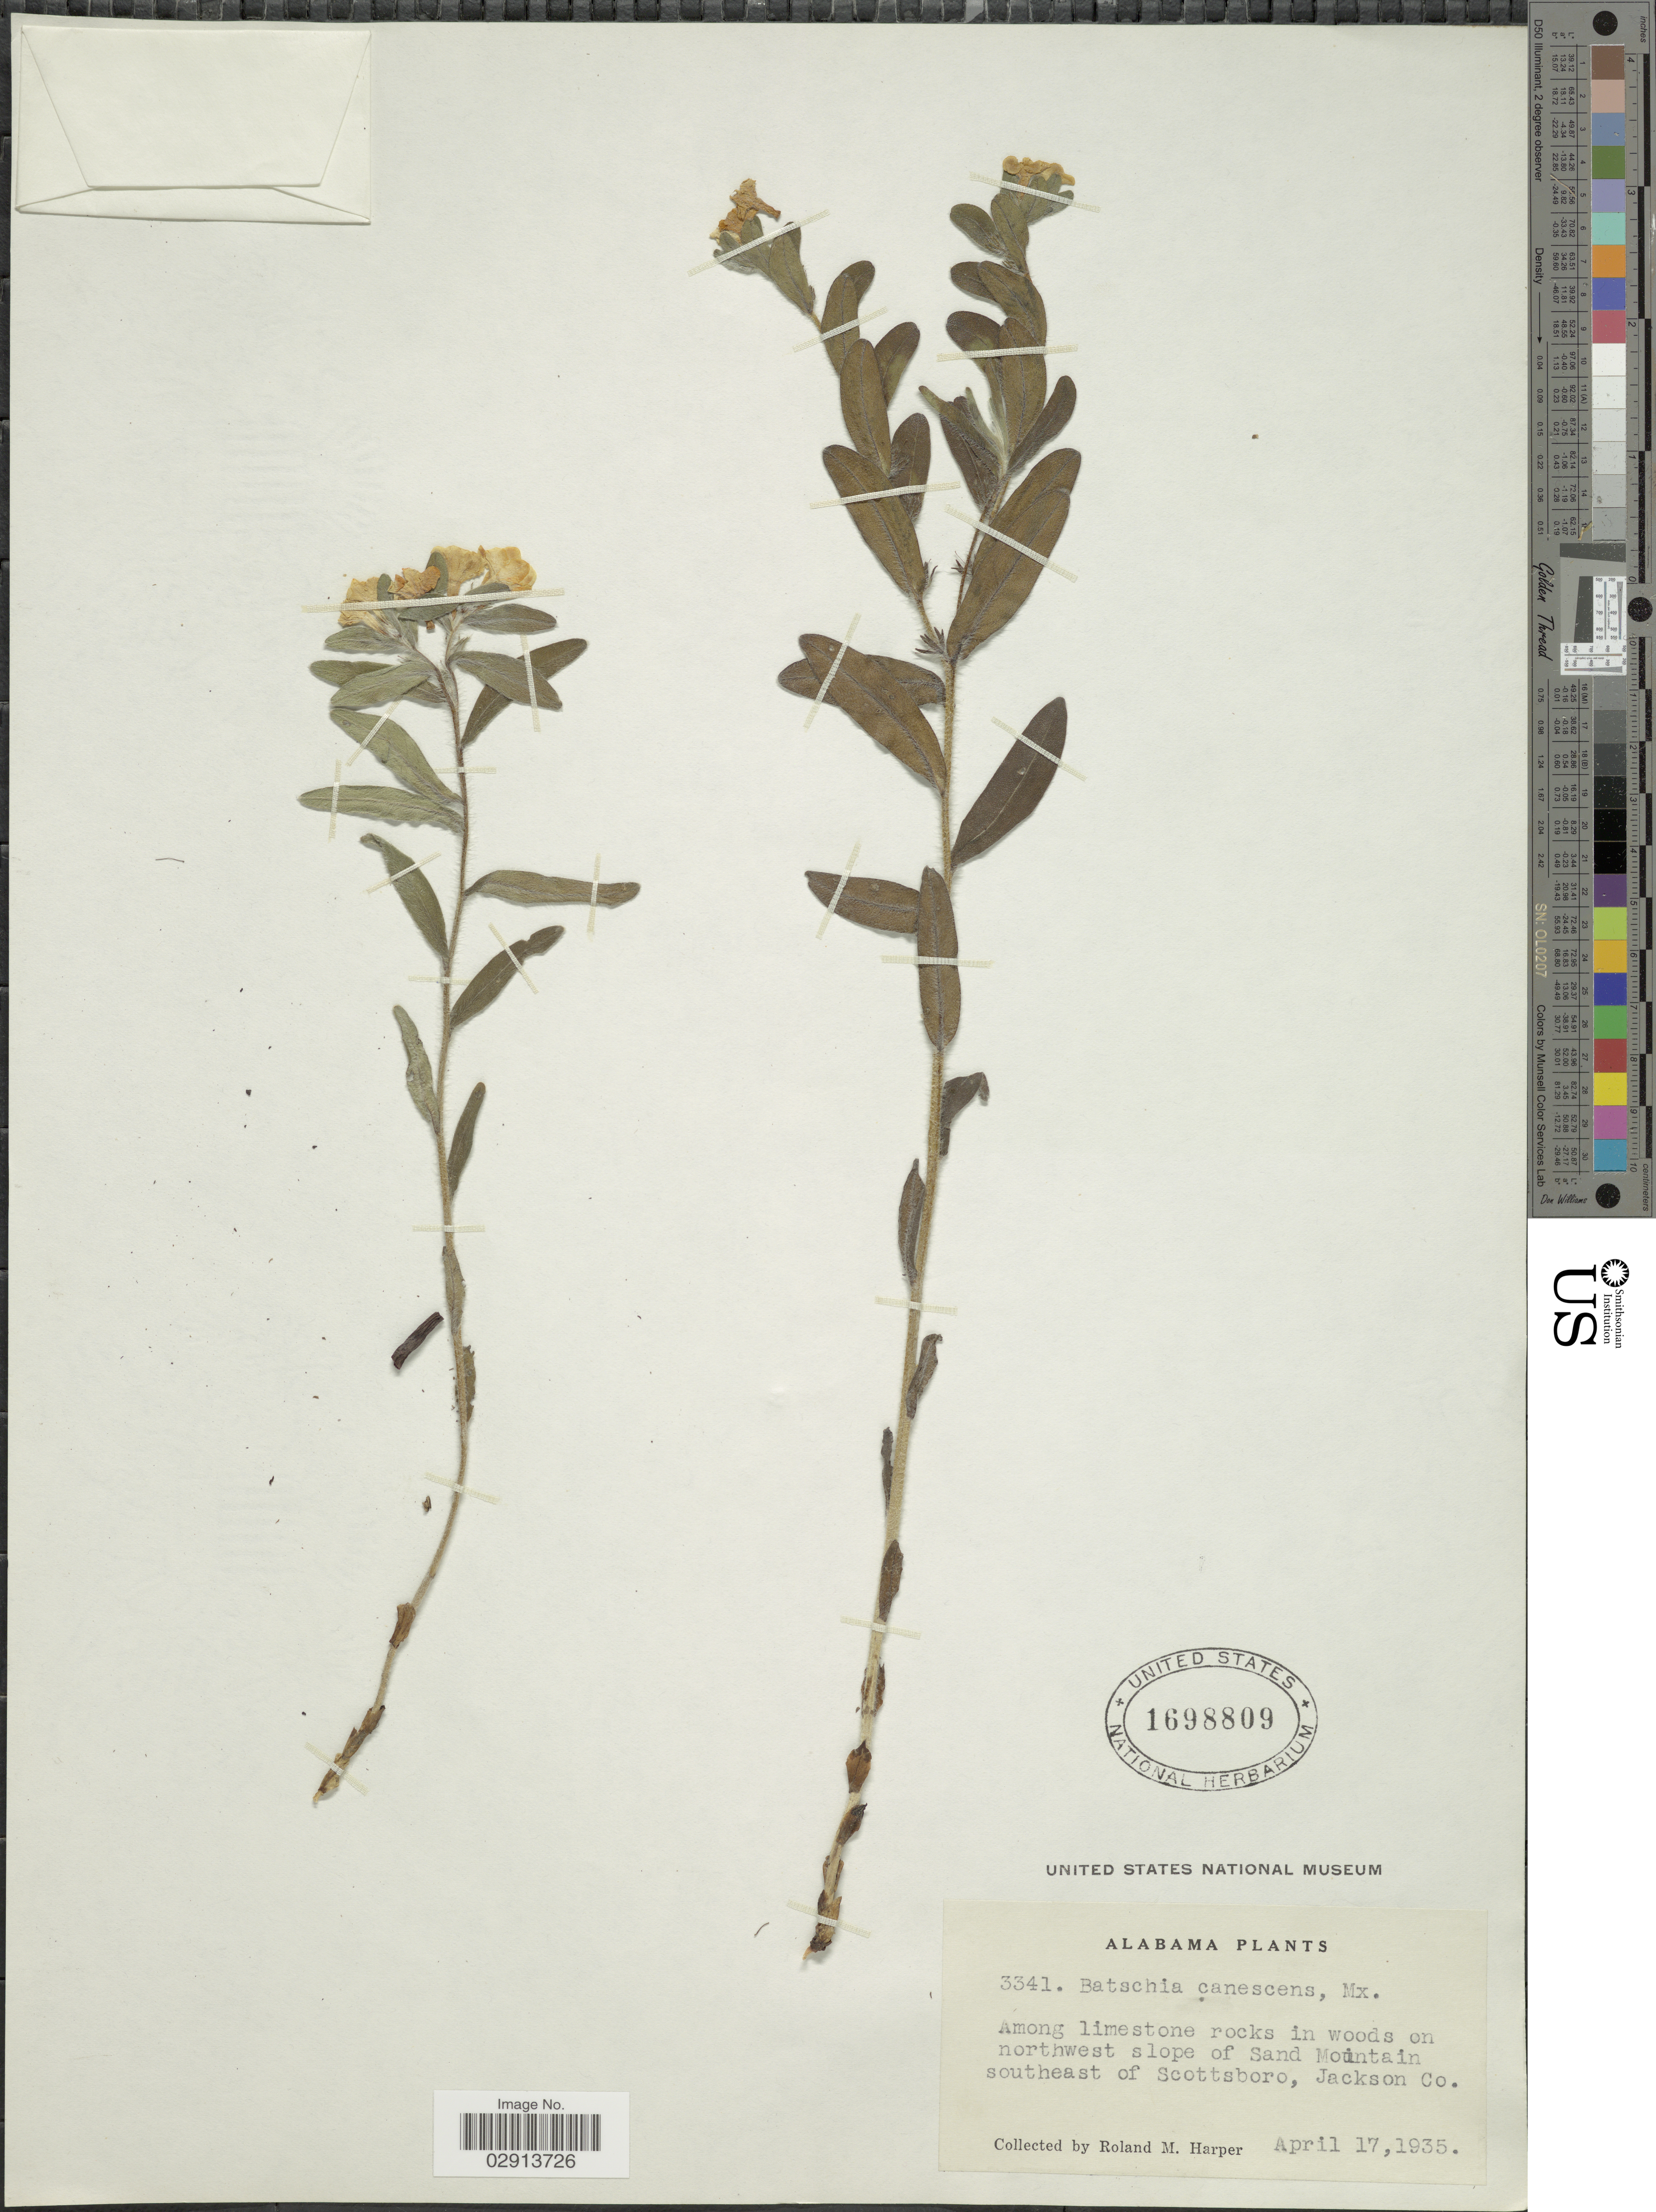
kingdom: Plantae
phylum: Tracheophyta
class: Magnoliopsida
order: Boraginales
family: Boraginaceae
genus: Lithospermum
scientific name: Lithospermum canescens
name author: (Michx.) Lehm.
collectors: R. M. Harper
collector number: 3341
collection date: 1935-04-17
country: United States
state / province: Alabama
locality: Among limestone rocks in woods on northwest slope of Sand Mountain southeast of Scottsboro, Jackson Co.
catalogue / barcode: US 1698809